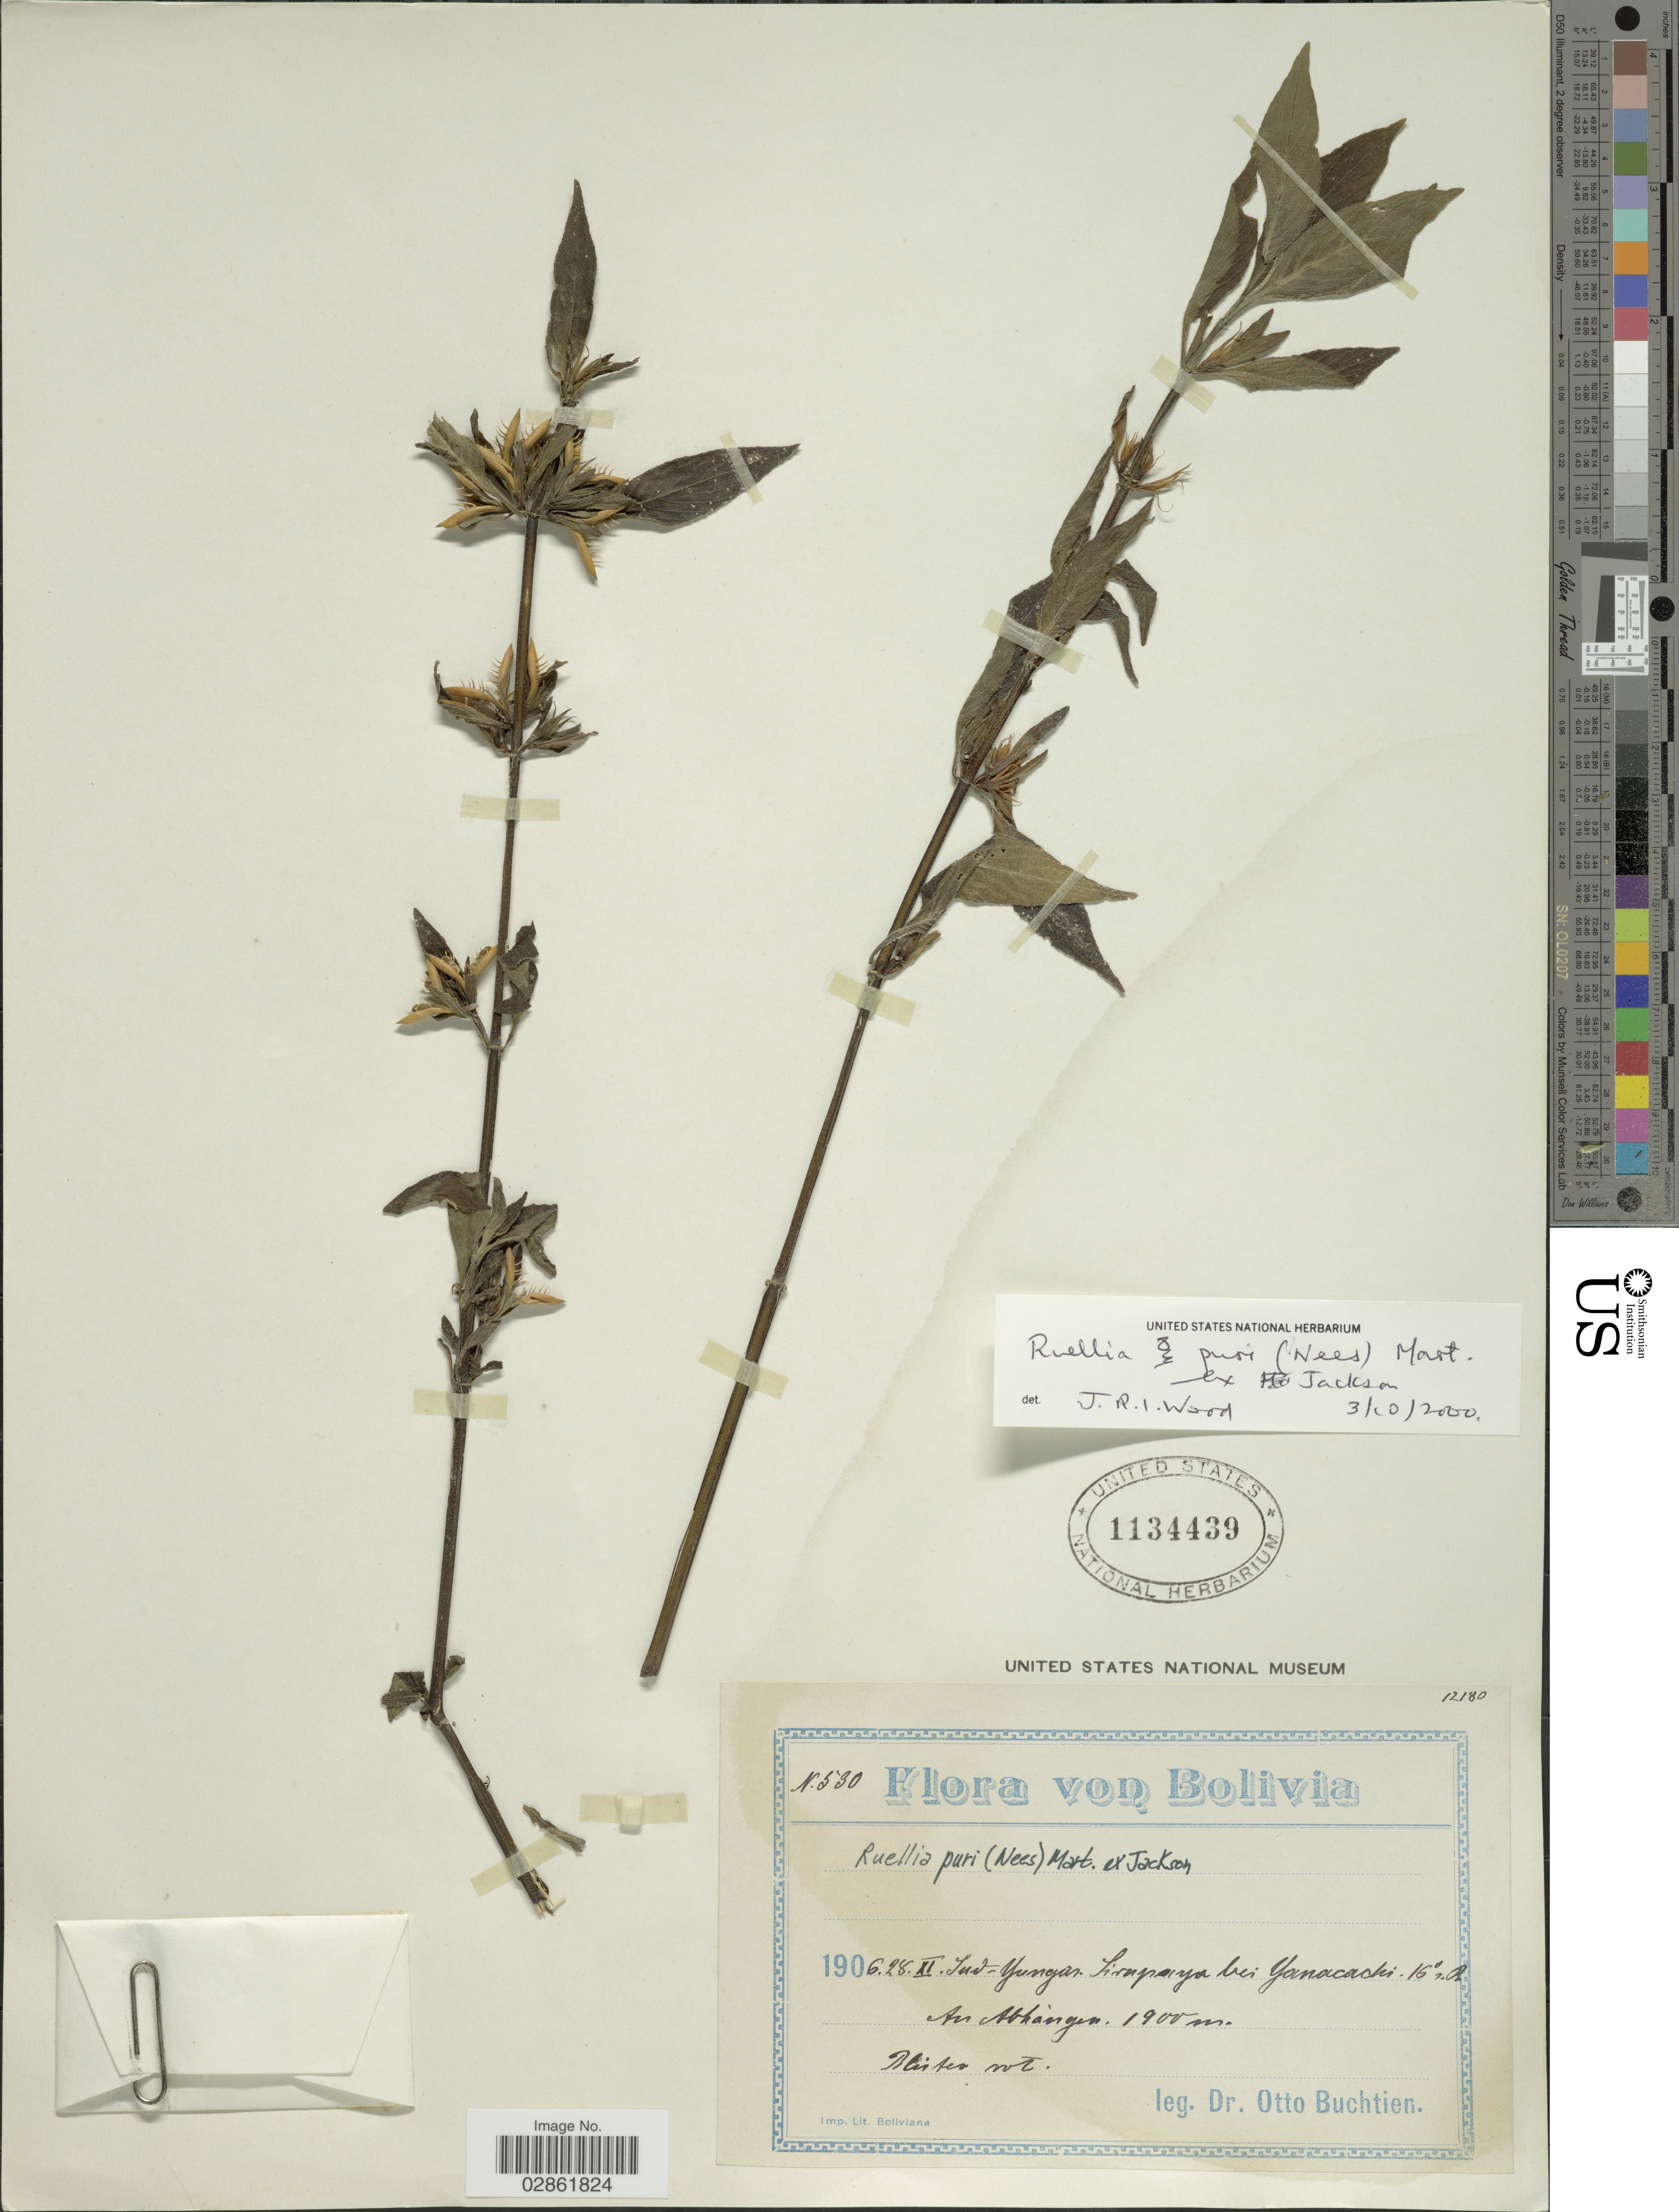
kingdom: Plantae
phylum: Tracheophyta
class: Magnoliopsida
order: Lamiales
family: Acanthaceae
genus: Ruellia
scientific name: Ruellia puri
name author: Mart. ex Nees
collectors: O. Buchtien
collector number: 530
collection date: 1906-11-28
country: Bolivia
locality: Sud-Yungas Sirapaya bei Yanacachi 16° s. Br.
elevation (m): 1900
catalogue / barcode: US 1134439